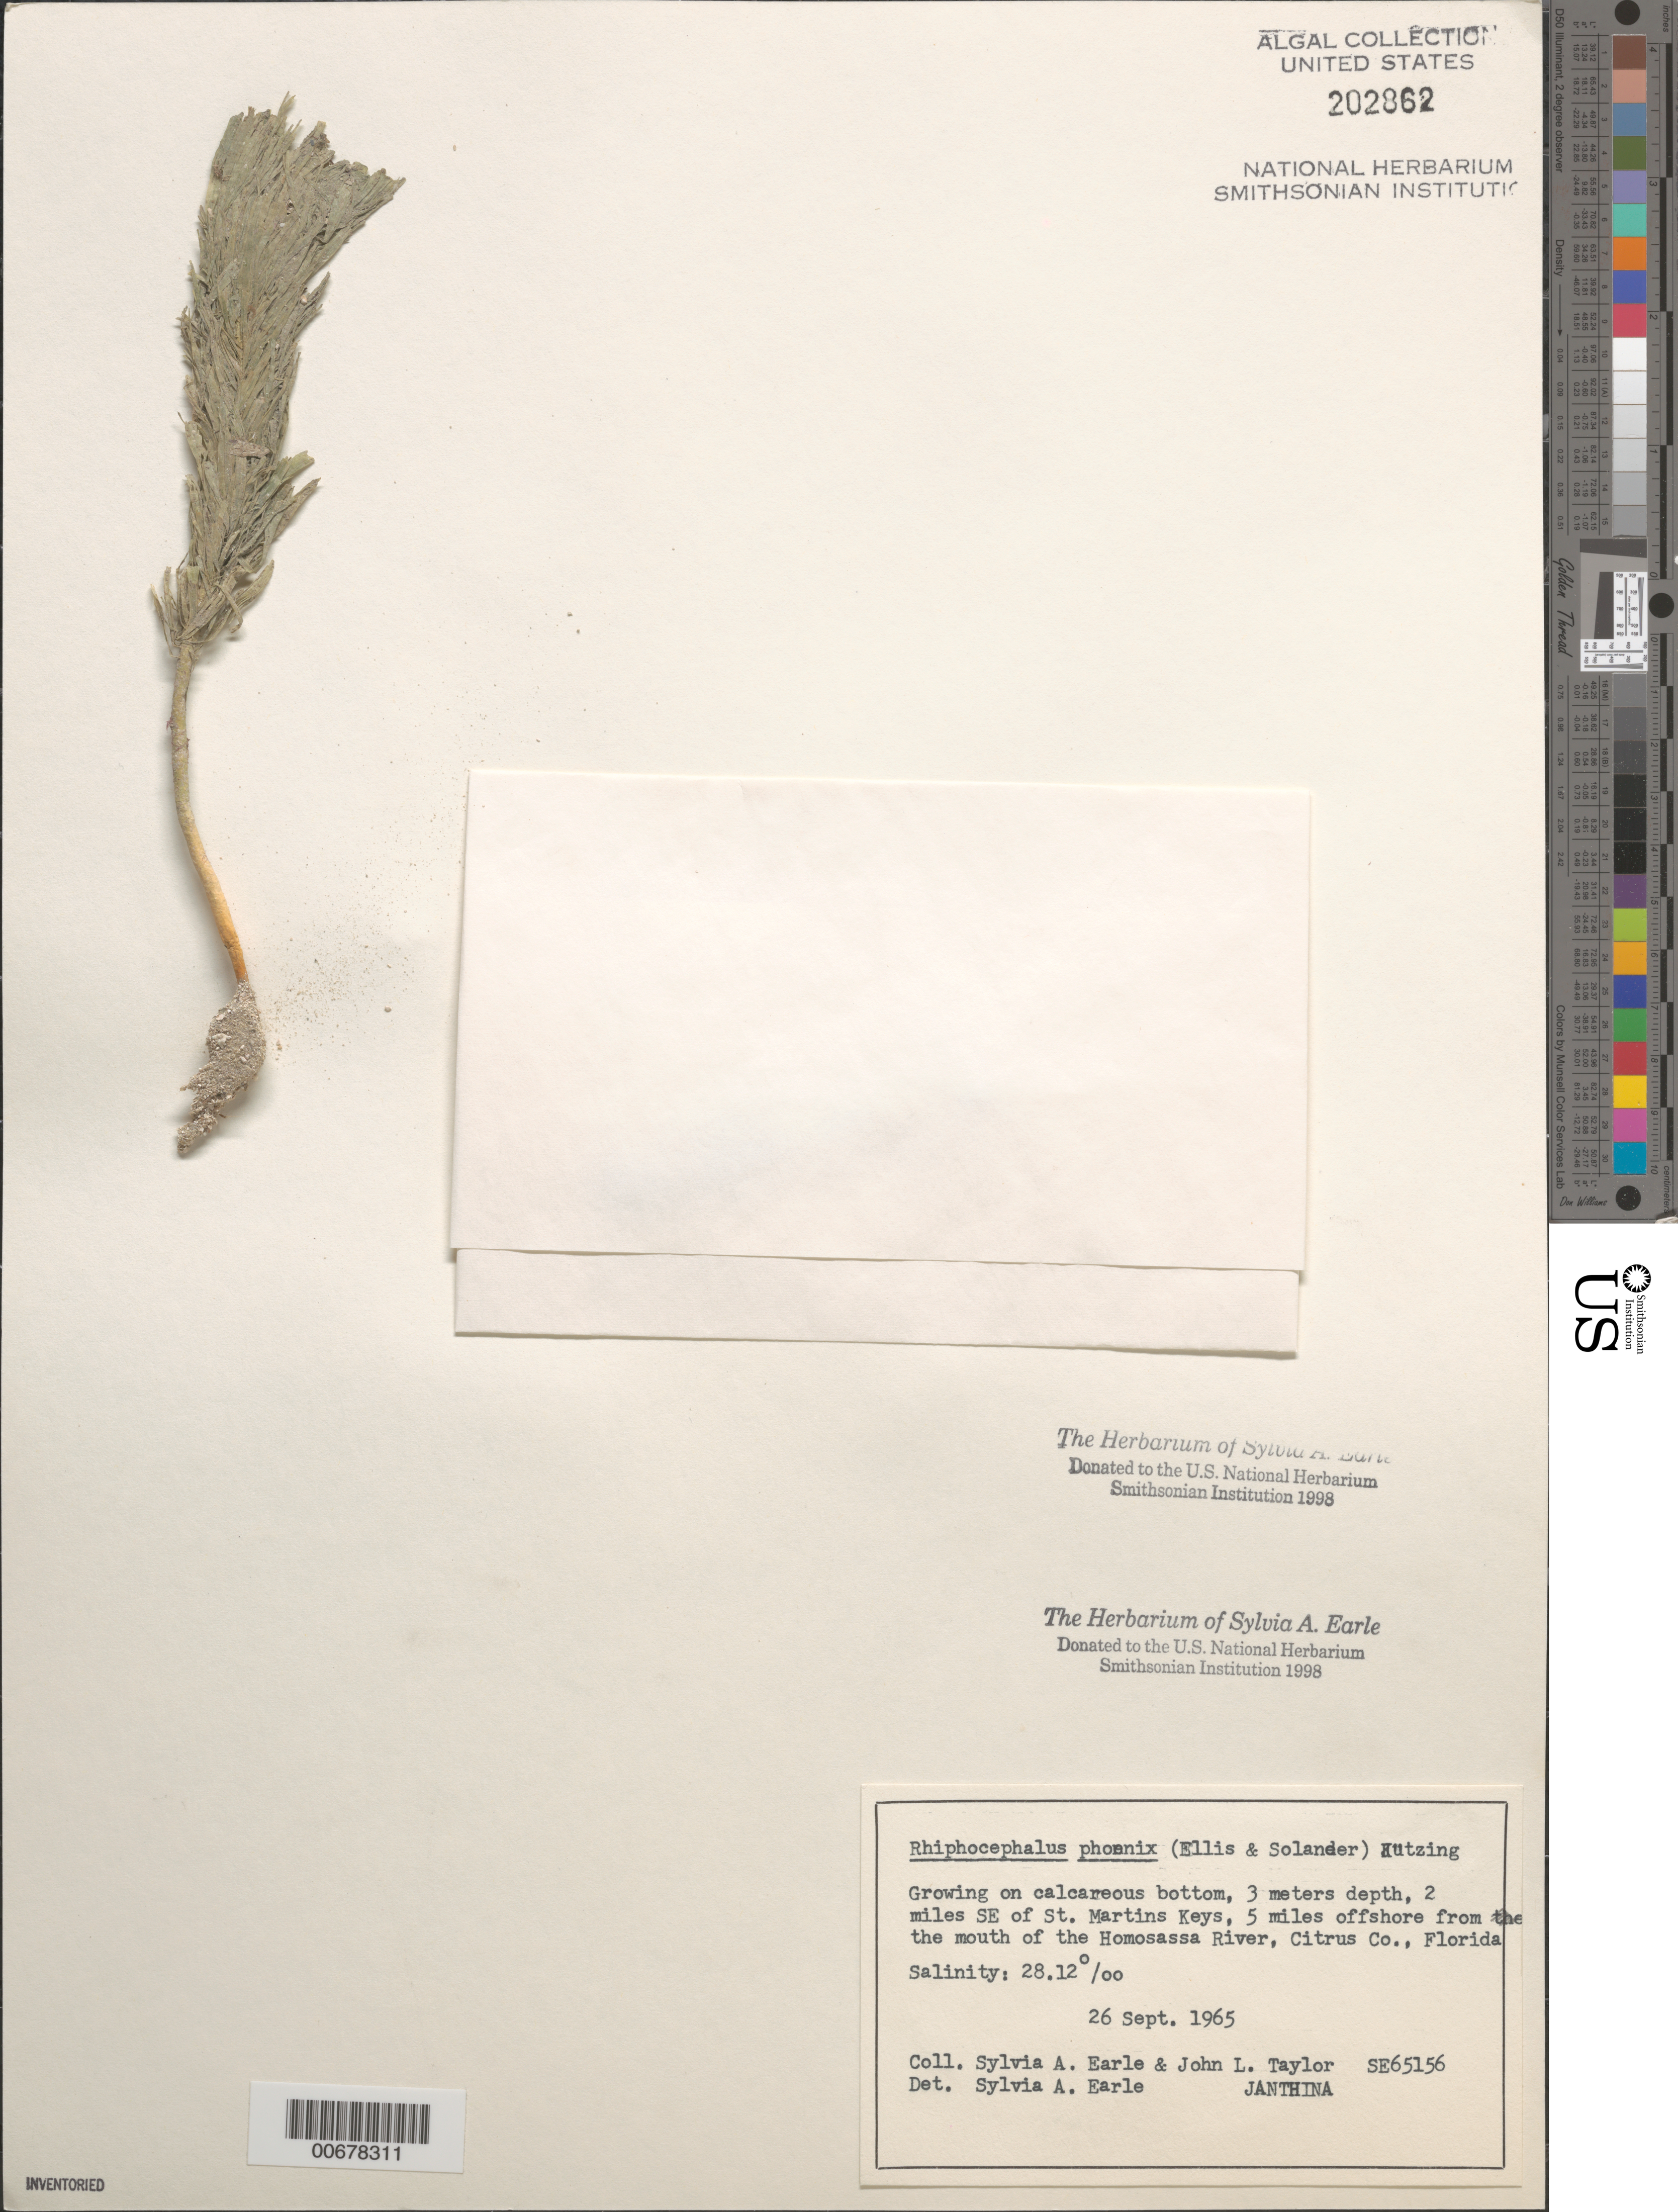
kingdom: Plantae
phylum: Chlorophyta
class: Ulvophyceae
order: Bryopsidales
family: Udoteaceae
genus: Rhipocephalus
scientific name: Rhipocephalus phoenix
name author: (J. Ellis & Sol.) Kütz.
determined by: Earle, S. A.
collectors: S. A. Earle & J. L. Taylor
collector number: SE 65156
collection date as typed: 26 Sep 1965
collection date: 1965-09-26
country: United States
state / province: Florida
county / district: Citrus County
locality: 5 miles off Homosassa River mouth, 2 miles southeast of St. Martins Keys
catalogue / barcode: US 202864